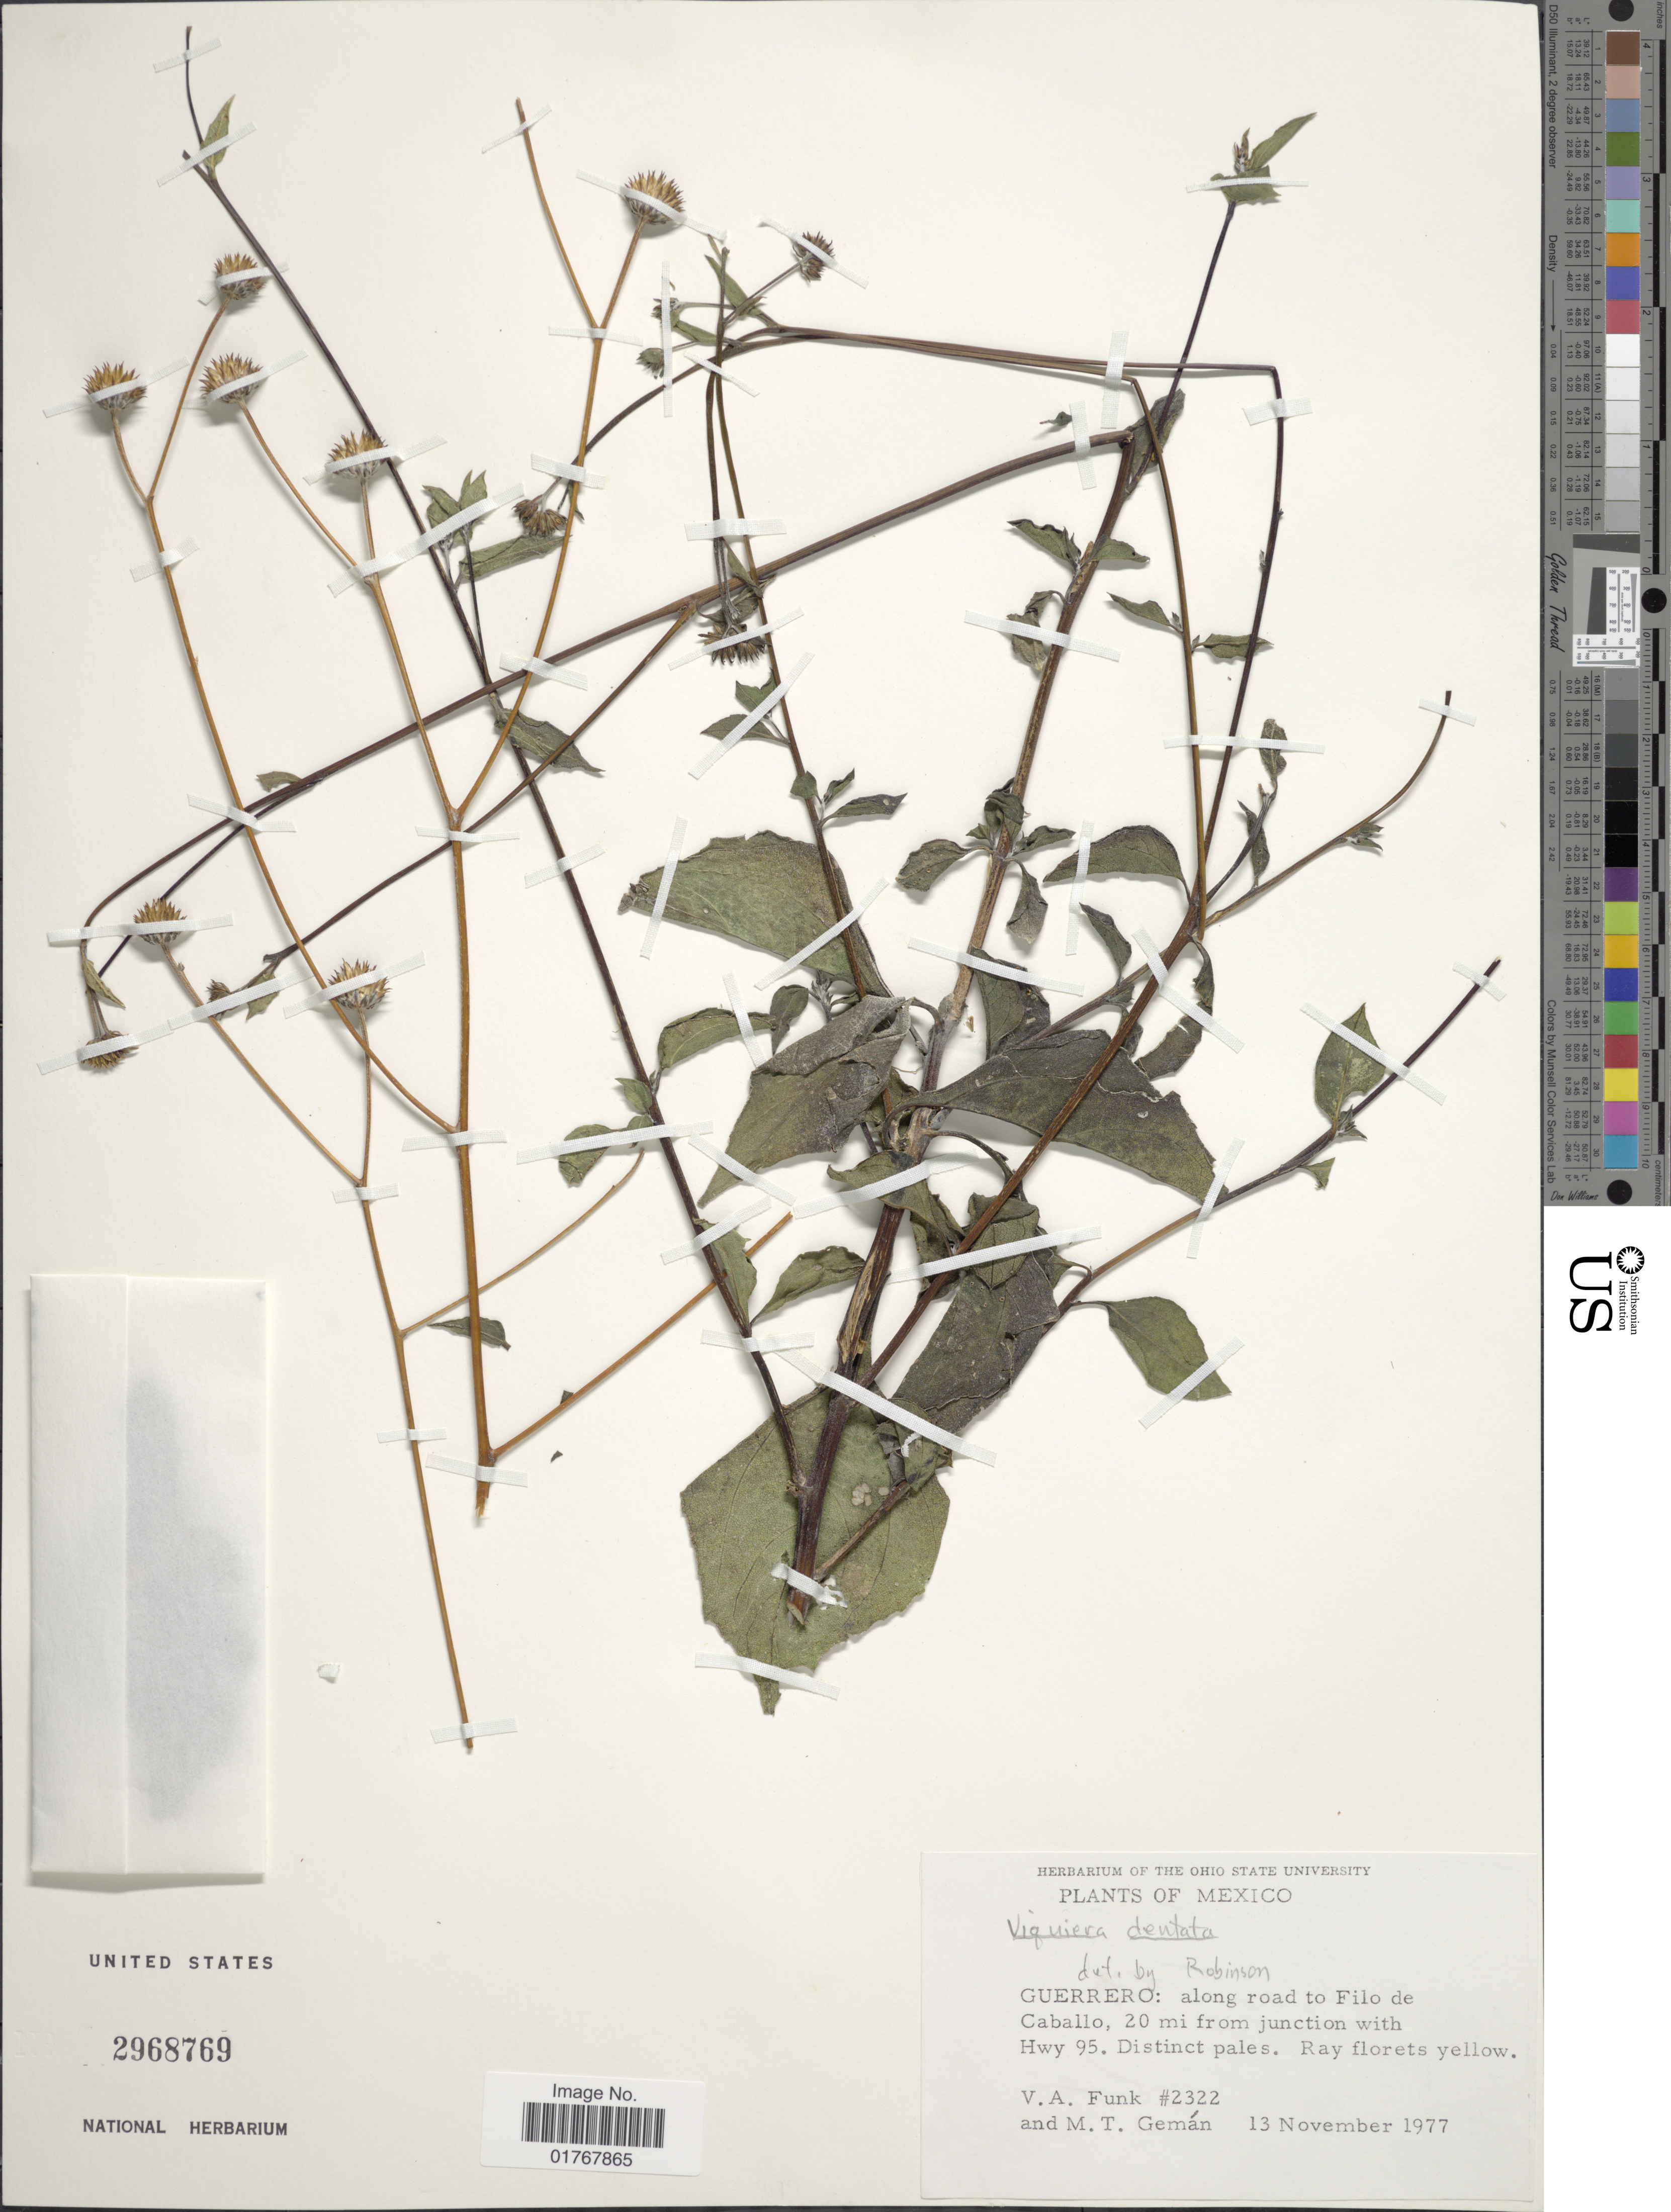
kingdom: Plantae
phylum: Tracheophyta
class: Magnoliopsida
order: Asterales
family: Asteraceae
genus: Viguiera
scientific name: Viguiera dentata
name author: (Cav.) Spreng.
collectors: V. Funk & M. Gemán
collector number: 2322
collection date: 1977-11-13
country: Mexico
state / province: Guerrero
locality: Along road to Filo de Caballo, 20 mi from junction with Hwy 95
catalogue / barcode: US 2968769